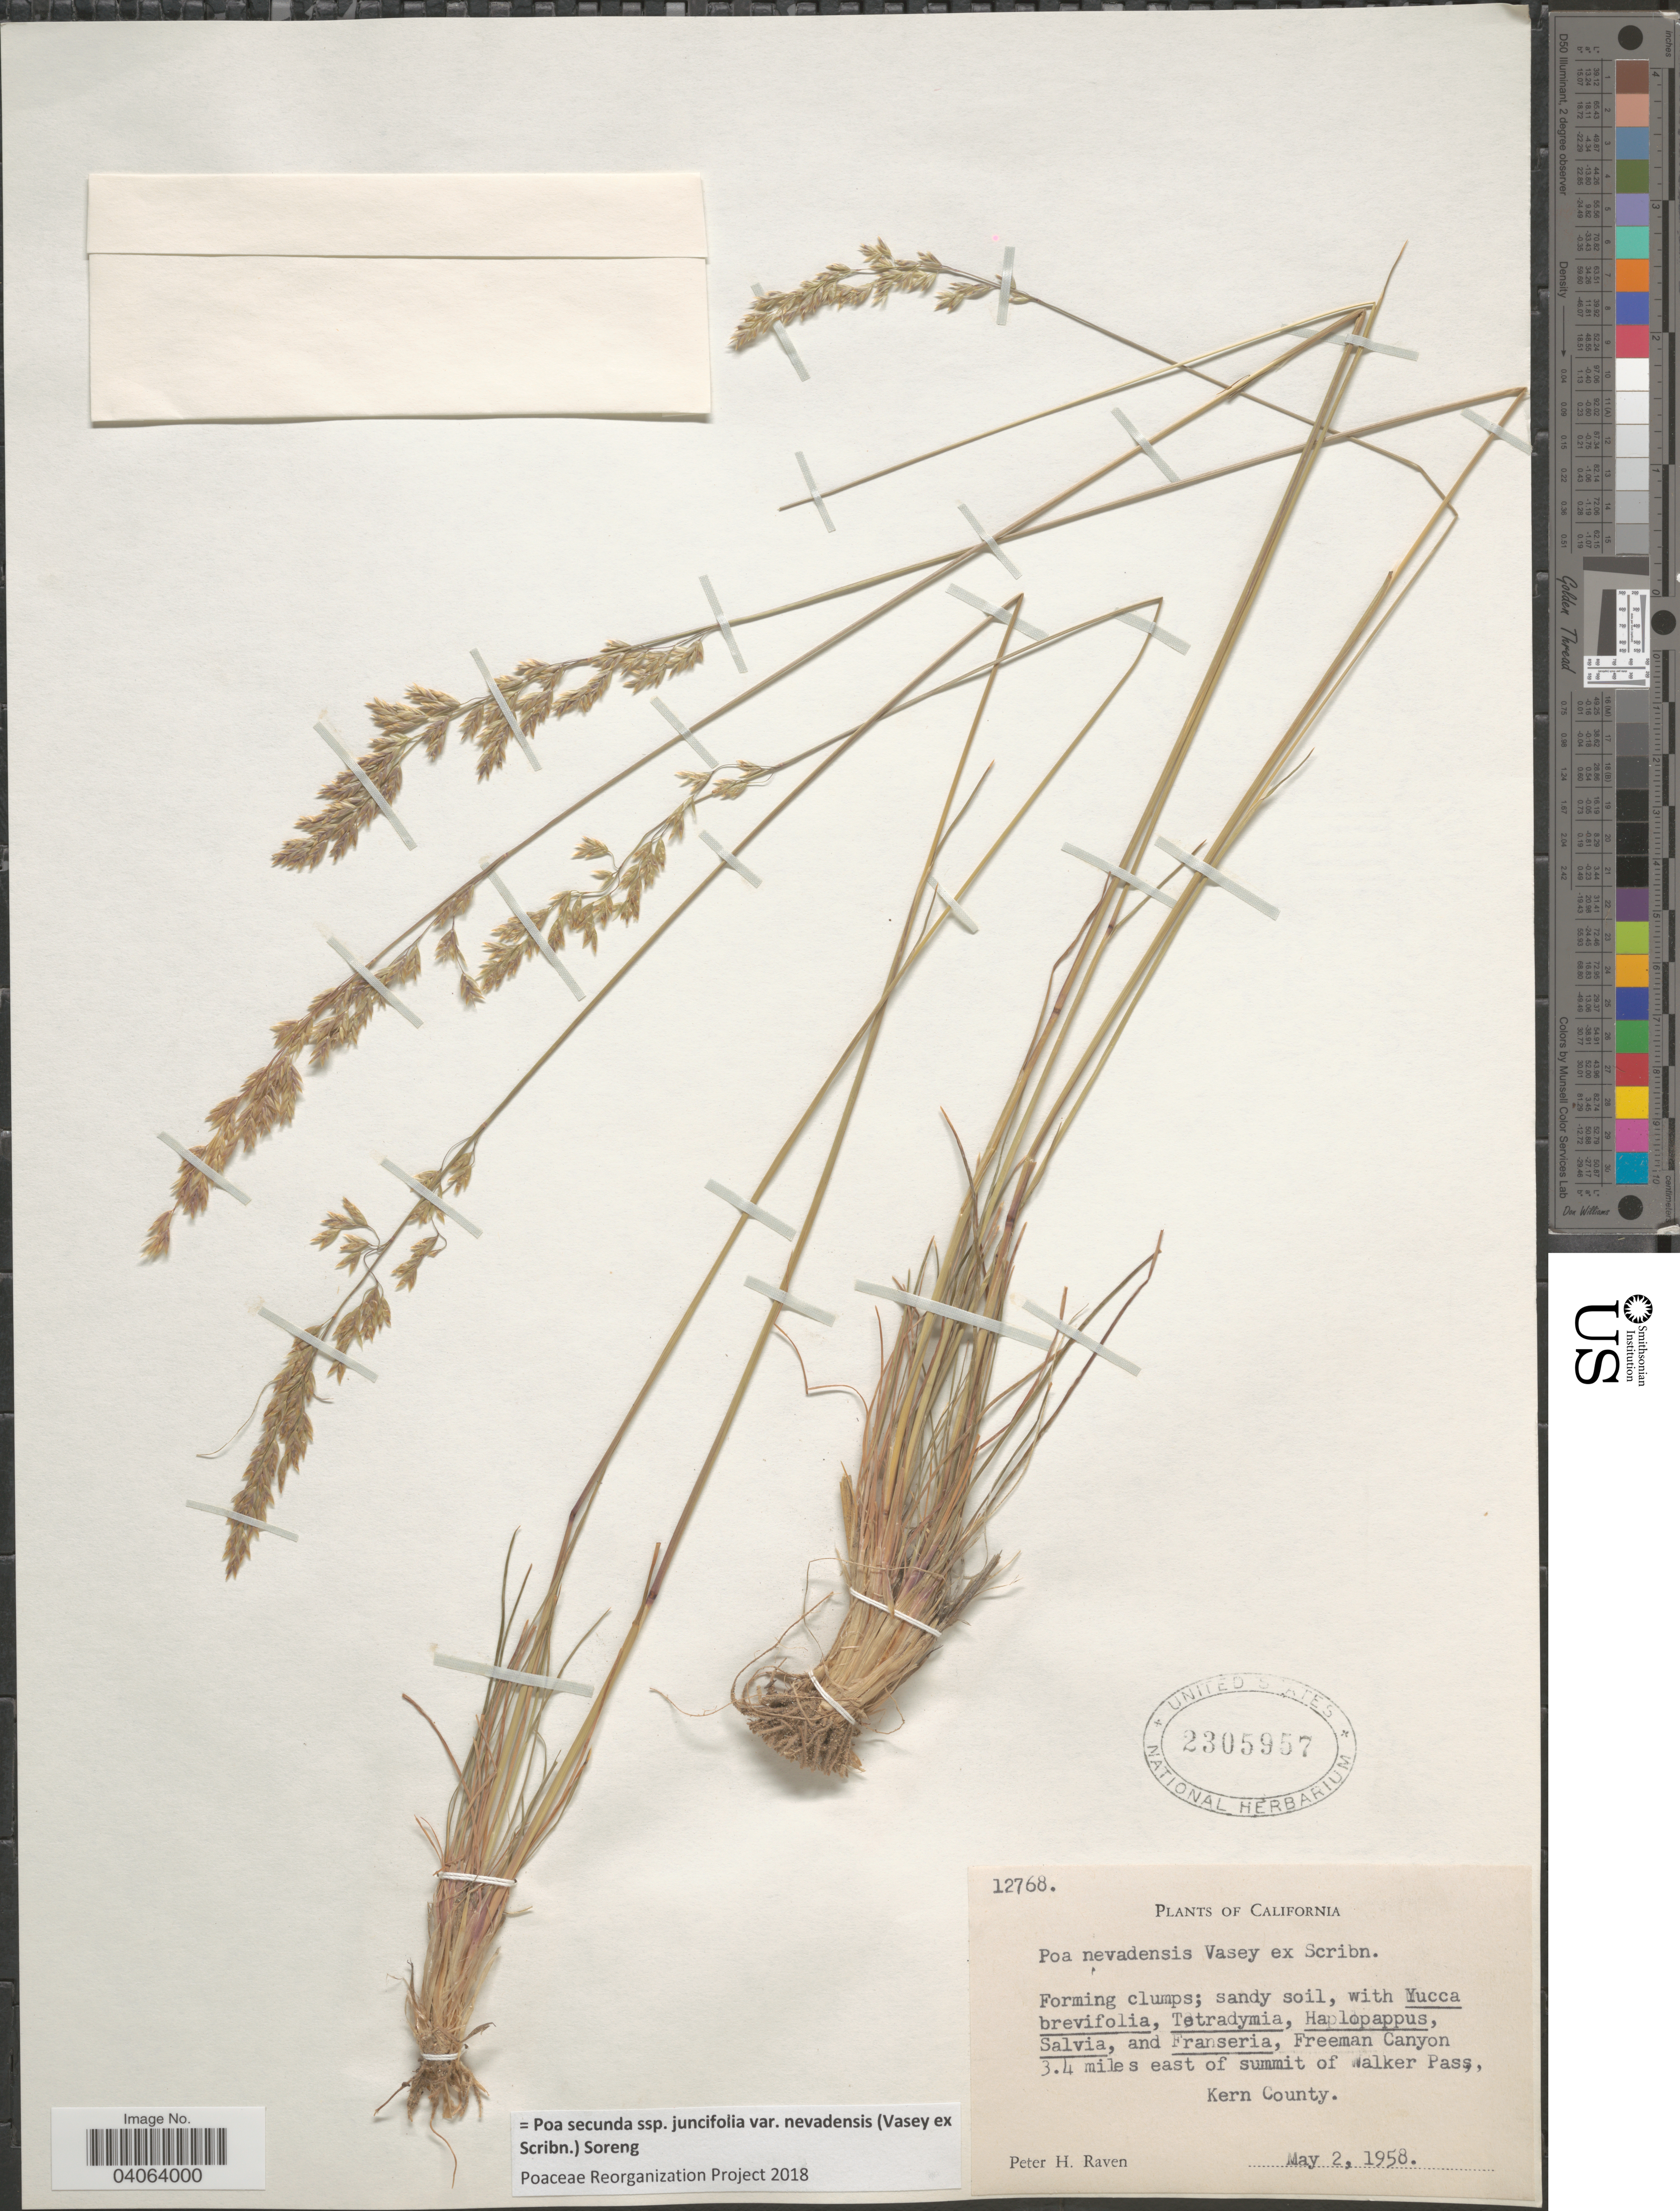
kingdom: Plantae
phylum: Tracheophyta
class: Liliopsida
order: Poales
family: Poaceae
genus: Poa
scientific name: Poa secunda subsp. juncifolia var. nevadensis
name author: (Vasey ex Scribn.) Soreng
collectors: P. Raven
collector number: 12768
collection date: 1958-05-02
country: United States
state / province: California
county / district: Kern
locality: Freeman Canyon. 3.4 miles east of summit of Walker Pass, Kern County.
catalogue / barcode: US 2305957